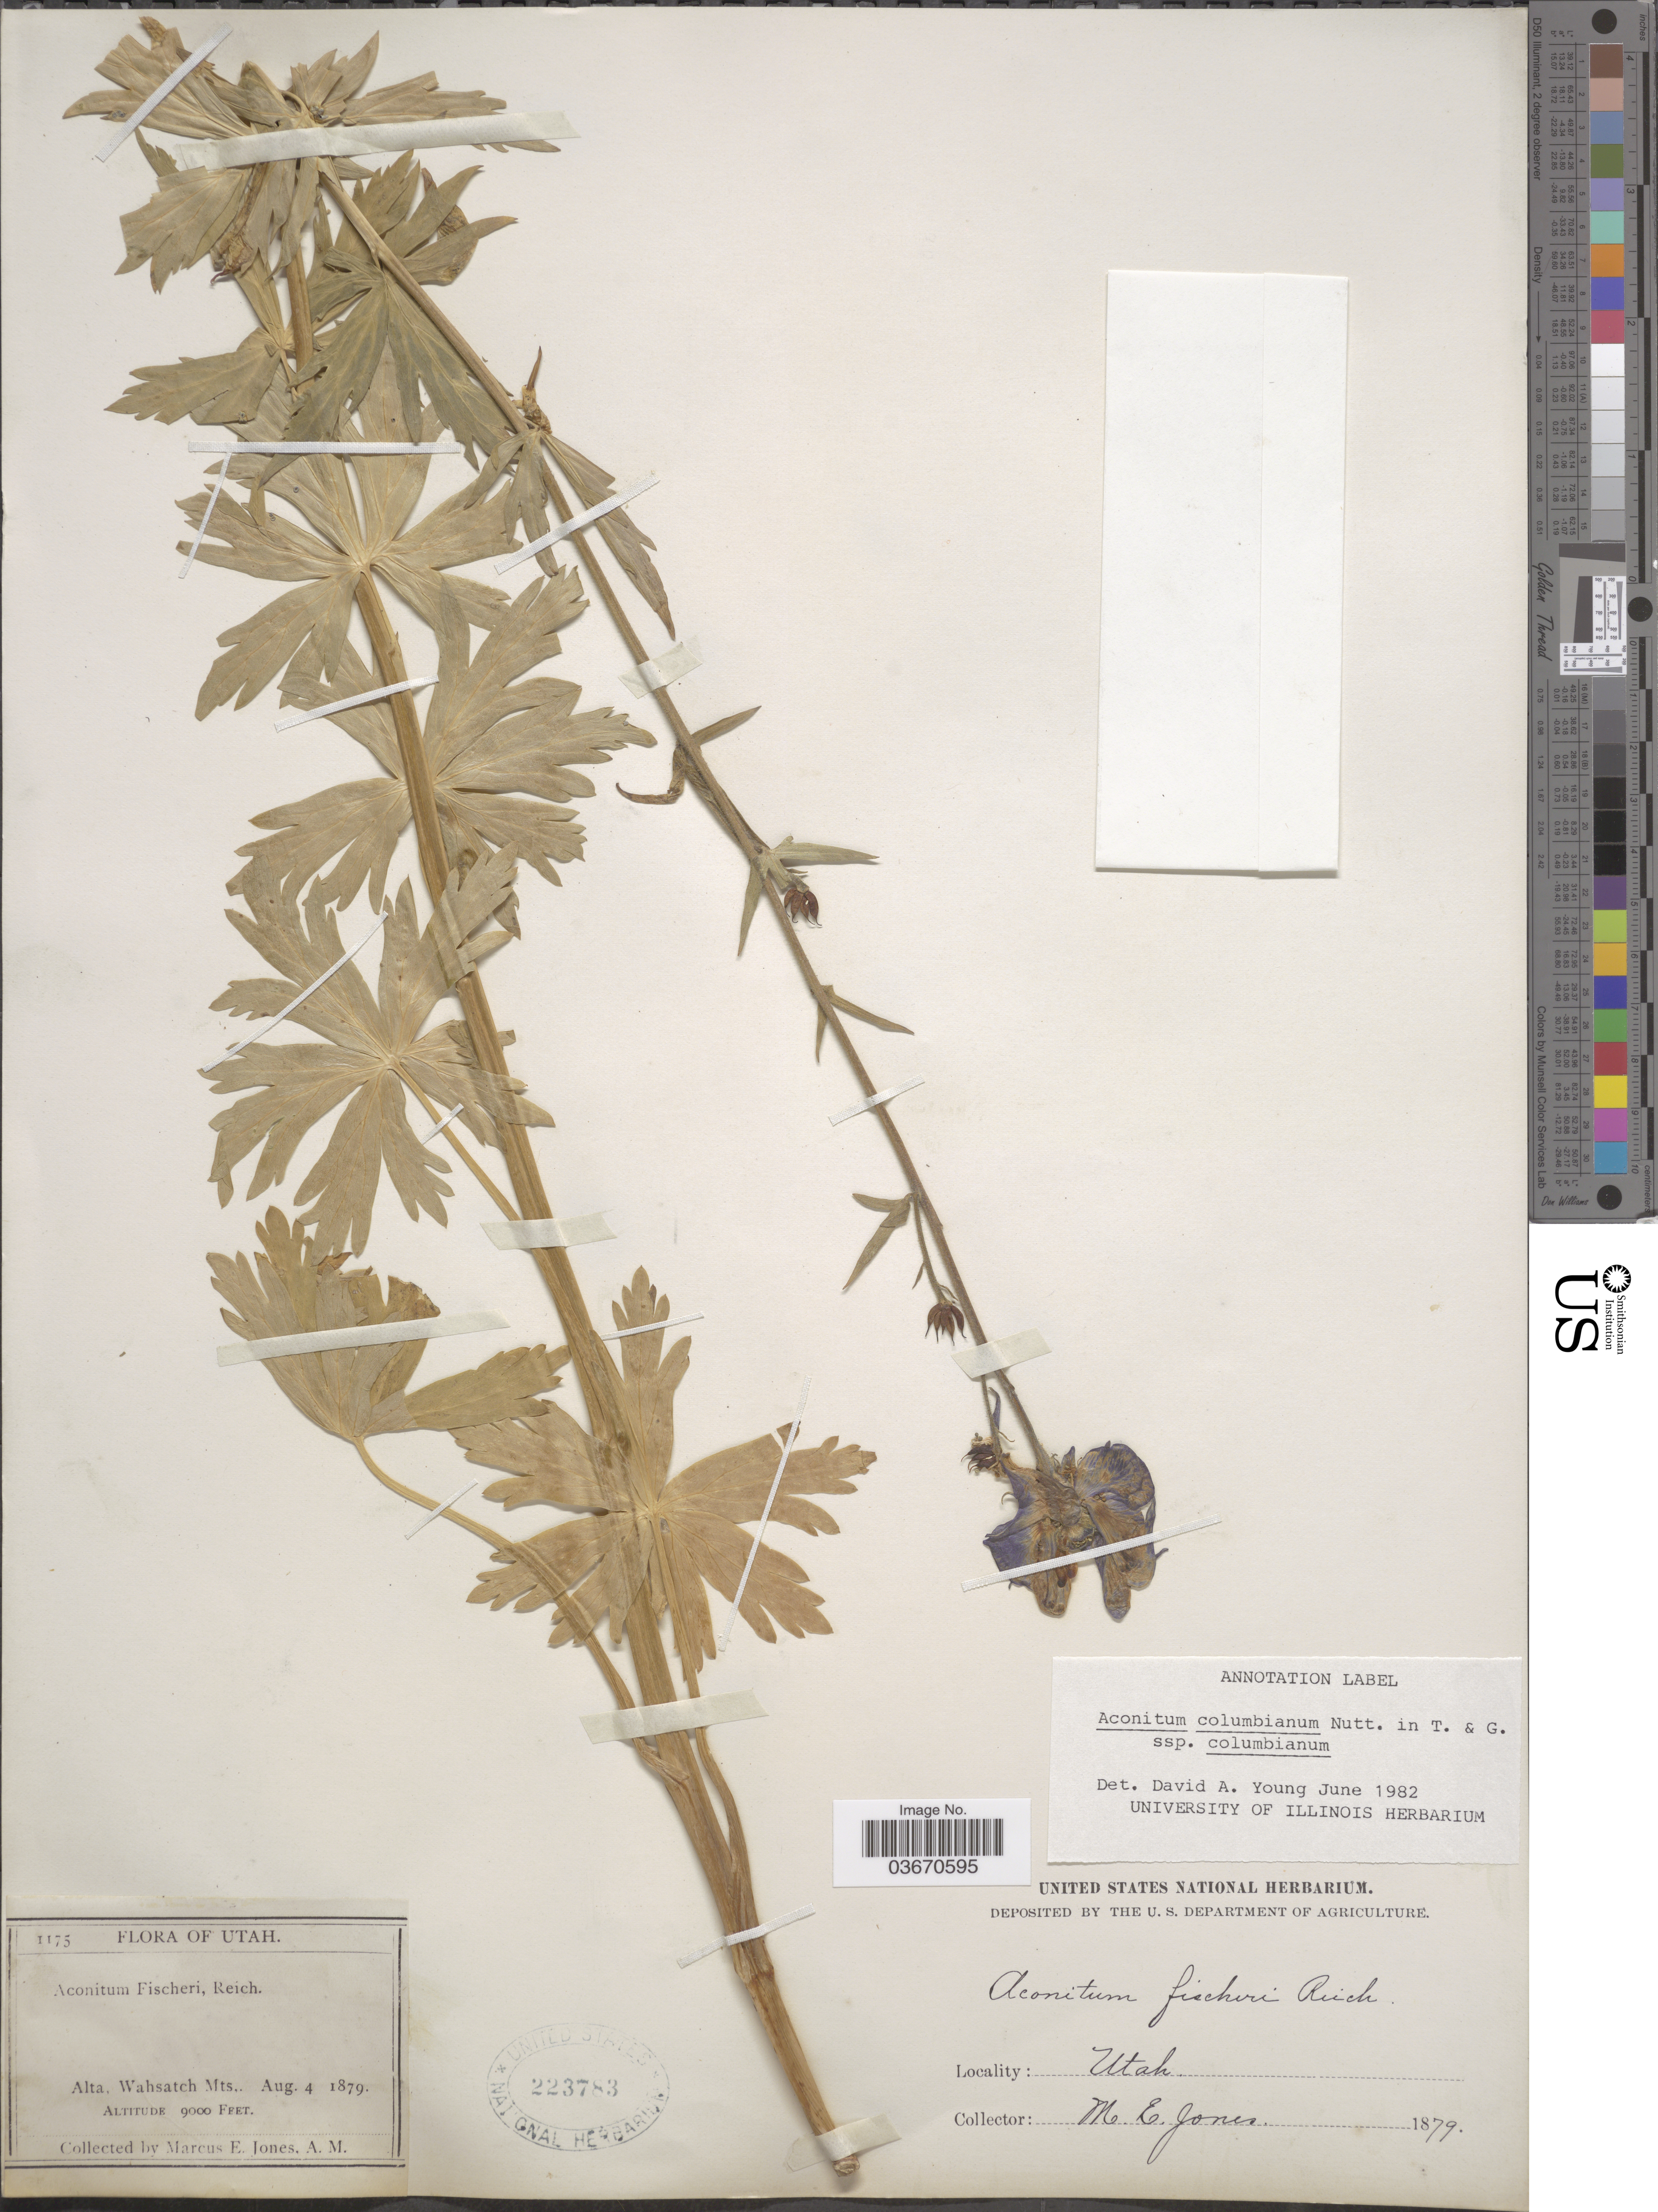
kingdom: Plantae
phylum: Tracheophyta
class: Magnoliopsida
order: Ranunculales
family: Ranunculaceae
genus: Aconitum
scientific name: Aconitum columbianum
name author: Nutt.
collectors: M. E. Jones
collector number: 1175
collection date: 1879-08-04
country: United States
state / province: Utah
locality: Alta, Wahsatch Mts.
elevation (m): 2743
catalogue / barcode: US 223783